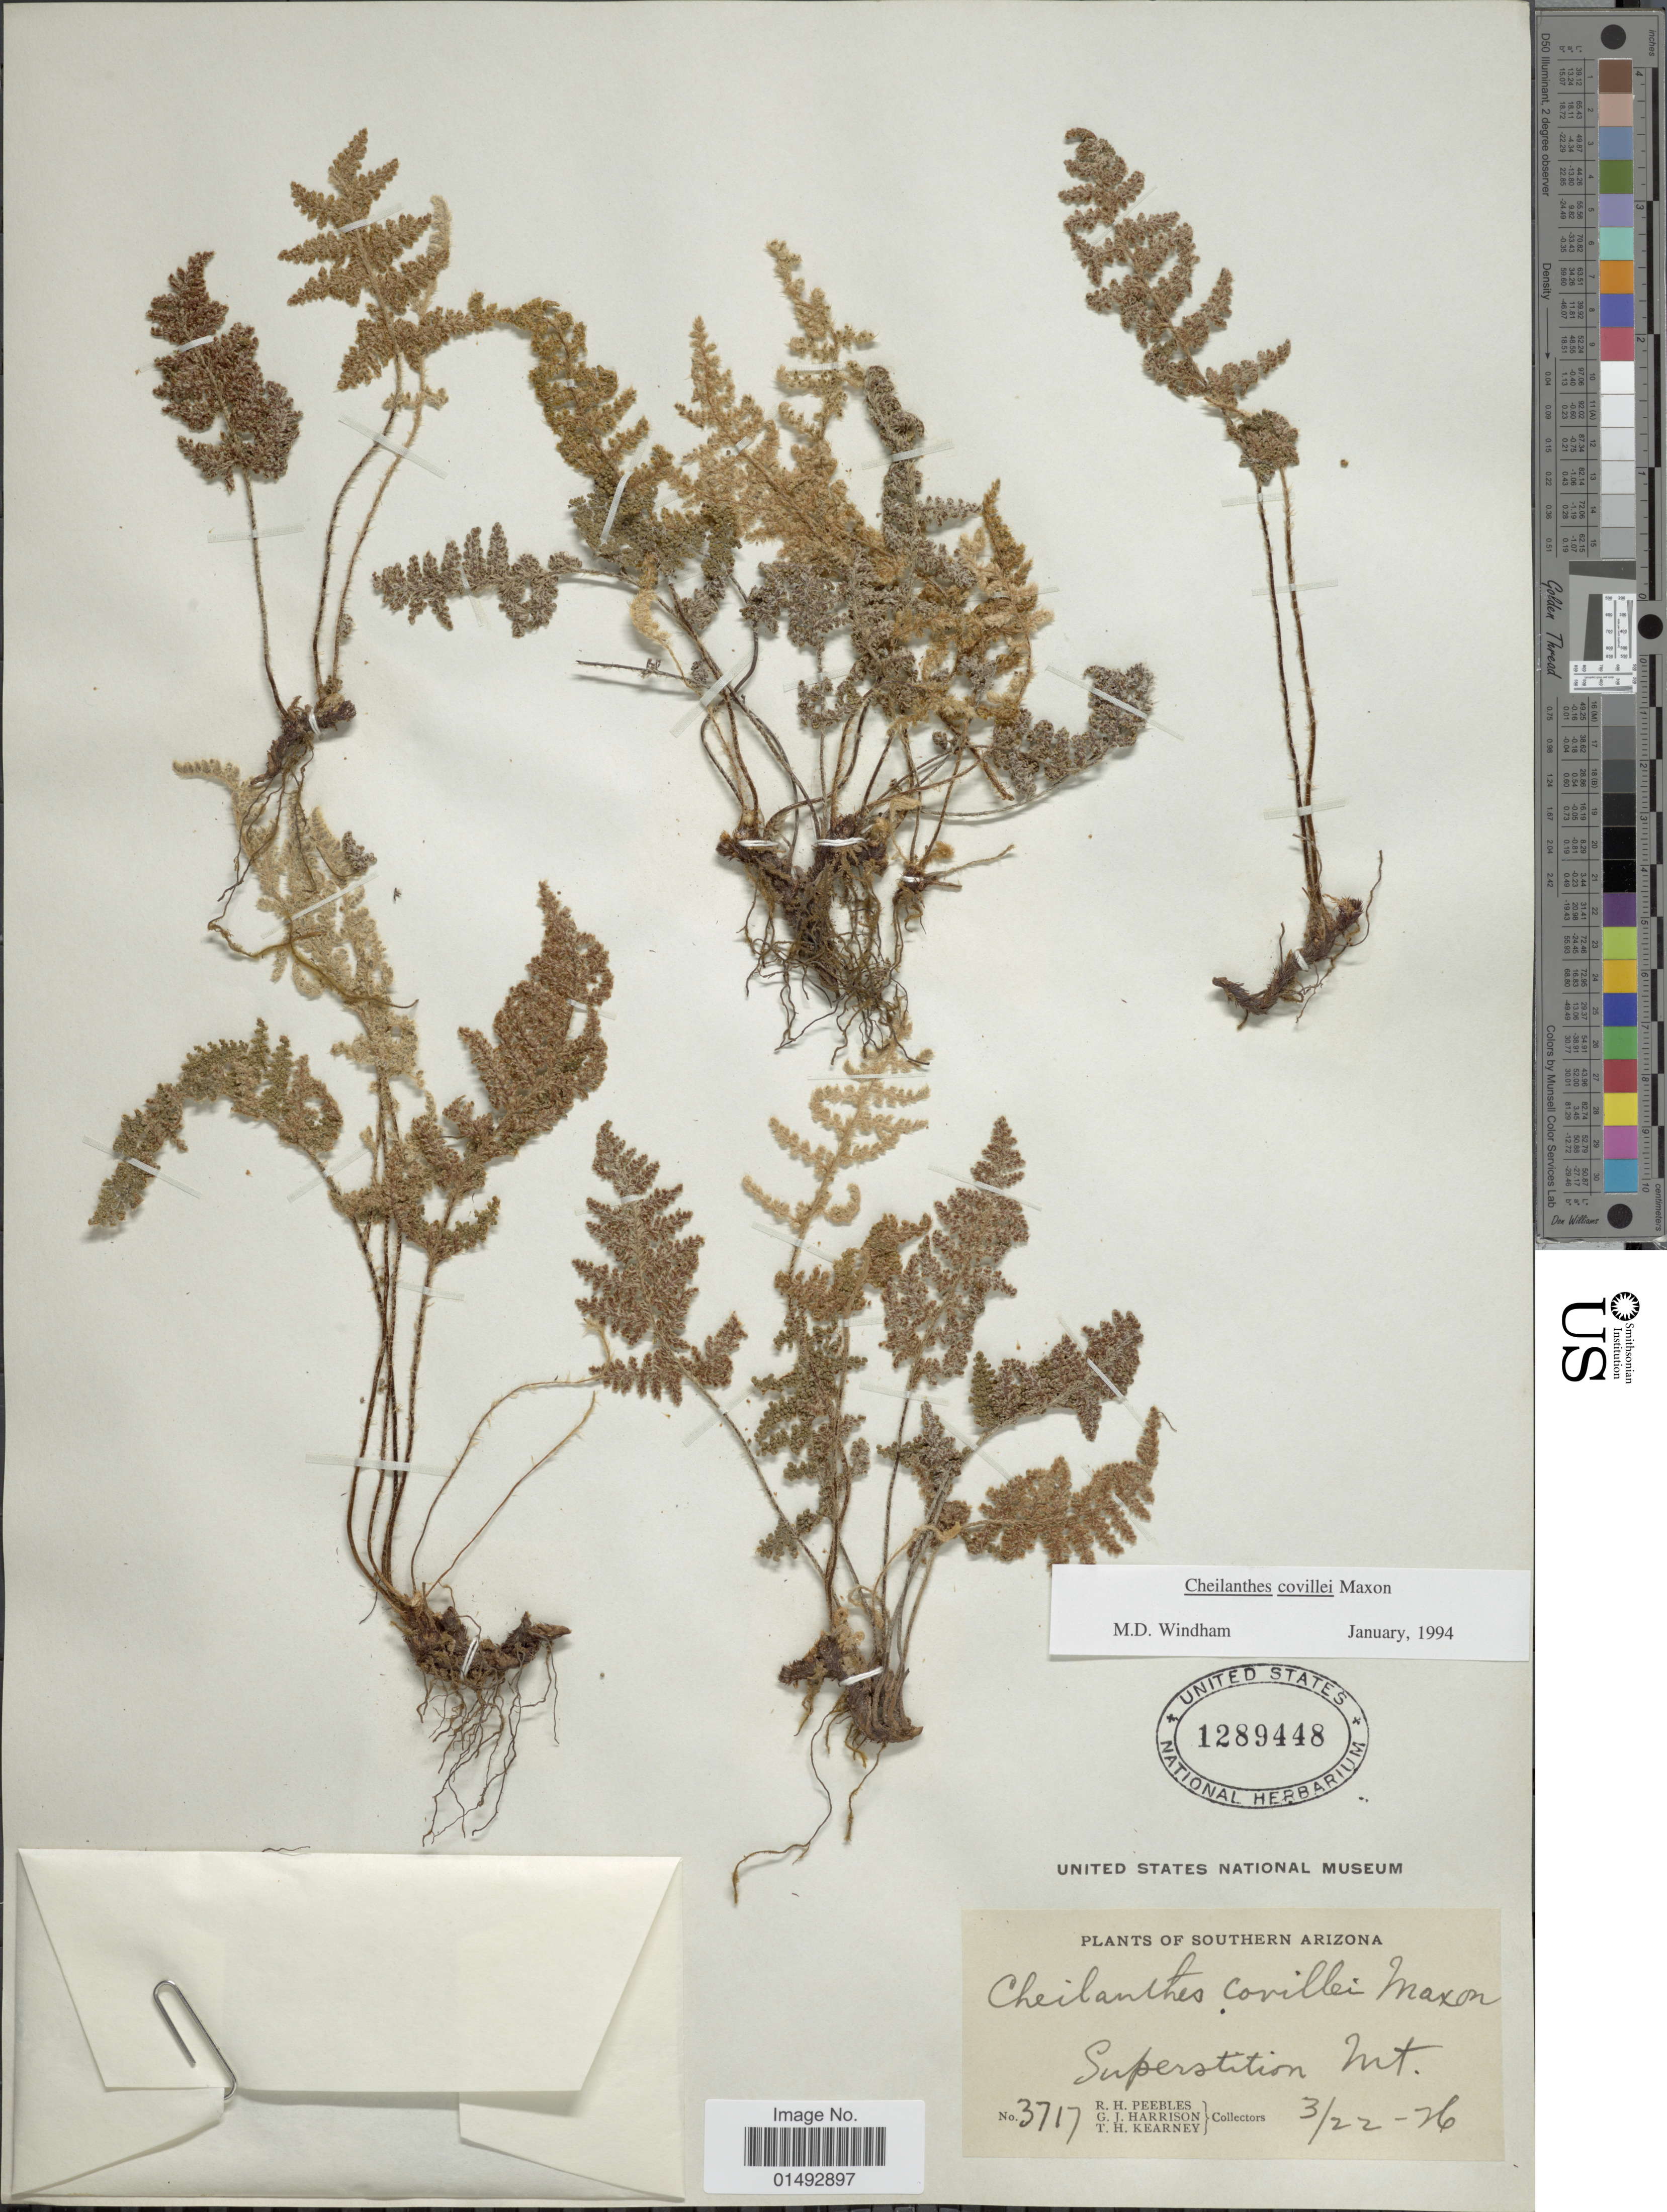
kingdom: Plantae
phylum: Tracheophyta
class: Polypodiopsida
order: Polypodiales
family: Pteridaceae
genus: Myriopteris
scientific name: Myriopteris covillei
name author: (Maxon) Á. Löve & D. Löve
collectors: R. H. Peebles, G. J. Harrison & T. H. Kearney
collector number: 3717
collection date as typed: Transcribed d/m/y: 22/3/26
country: United States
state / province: Arizona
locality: Southern Arizona, Superstition Mt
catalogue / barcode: US 1289448